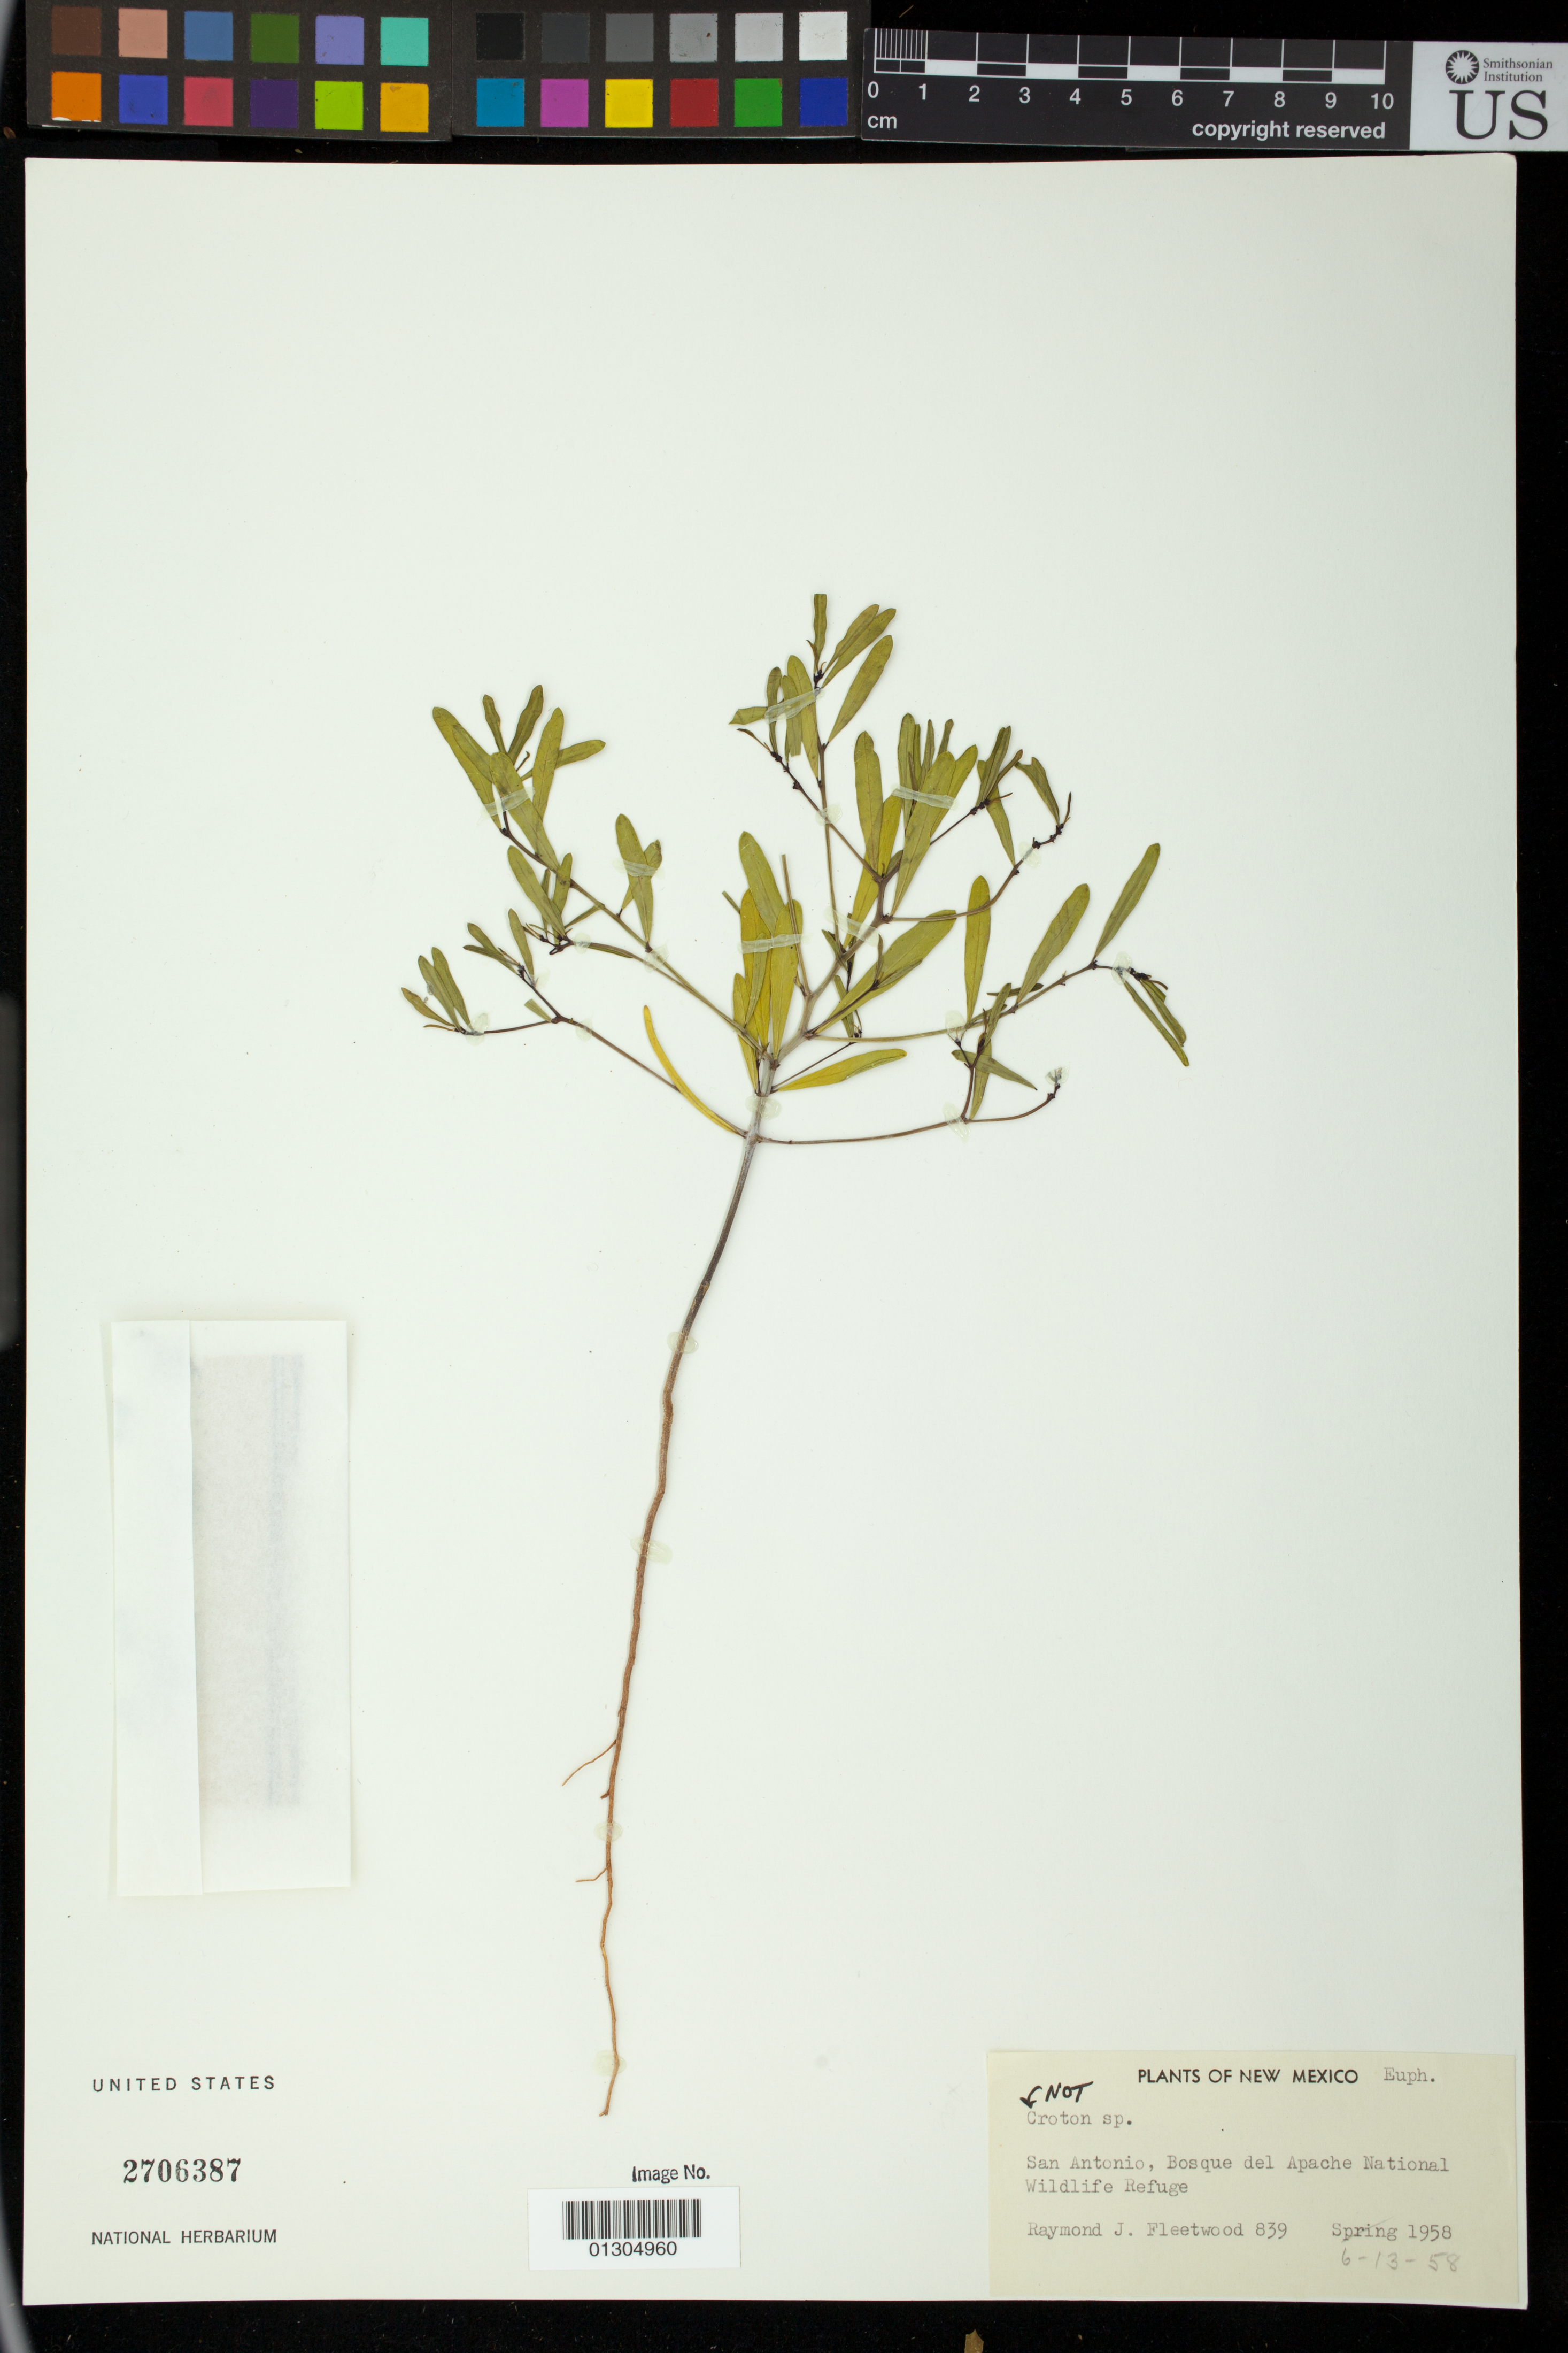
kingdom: Plantae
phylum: Tracheophyta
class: Magnoliopsida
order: Malpighiales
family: Euphorbiaceae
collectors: R. J. Fleetwood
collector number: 839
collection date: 1958-06-13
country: United States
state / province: New Mexico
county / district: Socorro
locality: San Antonio, Bosque del Apache National Wildlife Refuge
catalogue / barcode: US 2706387